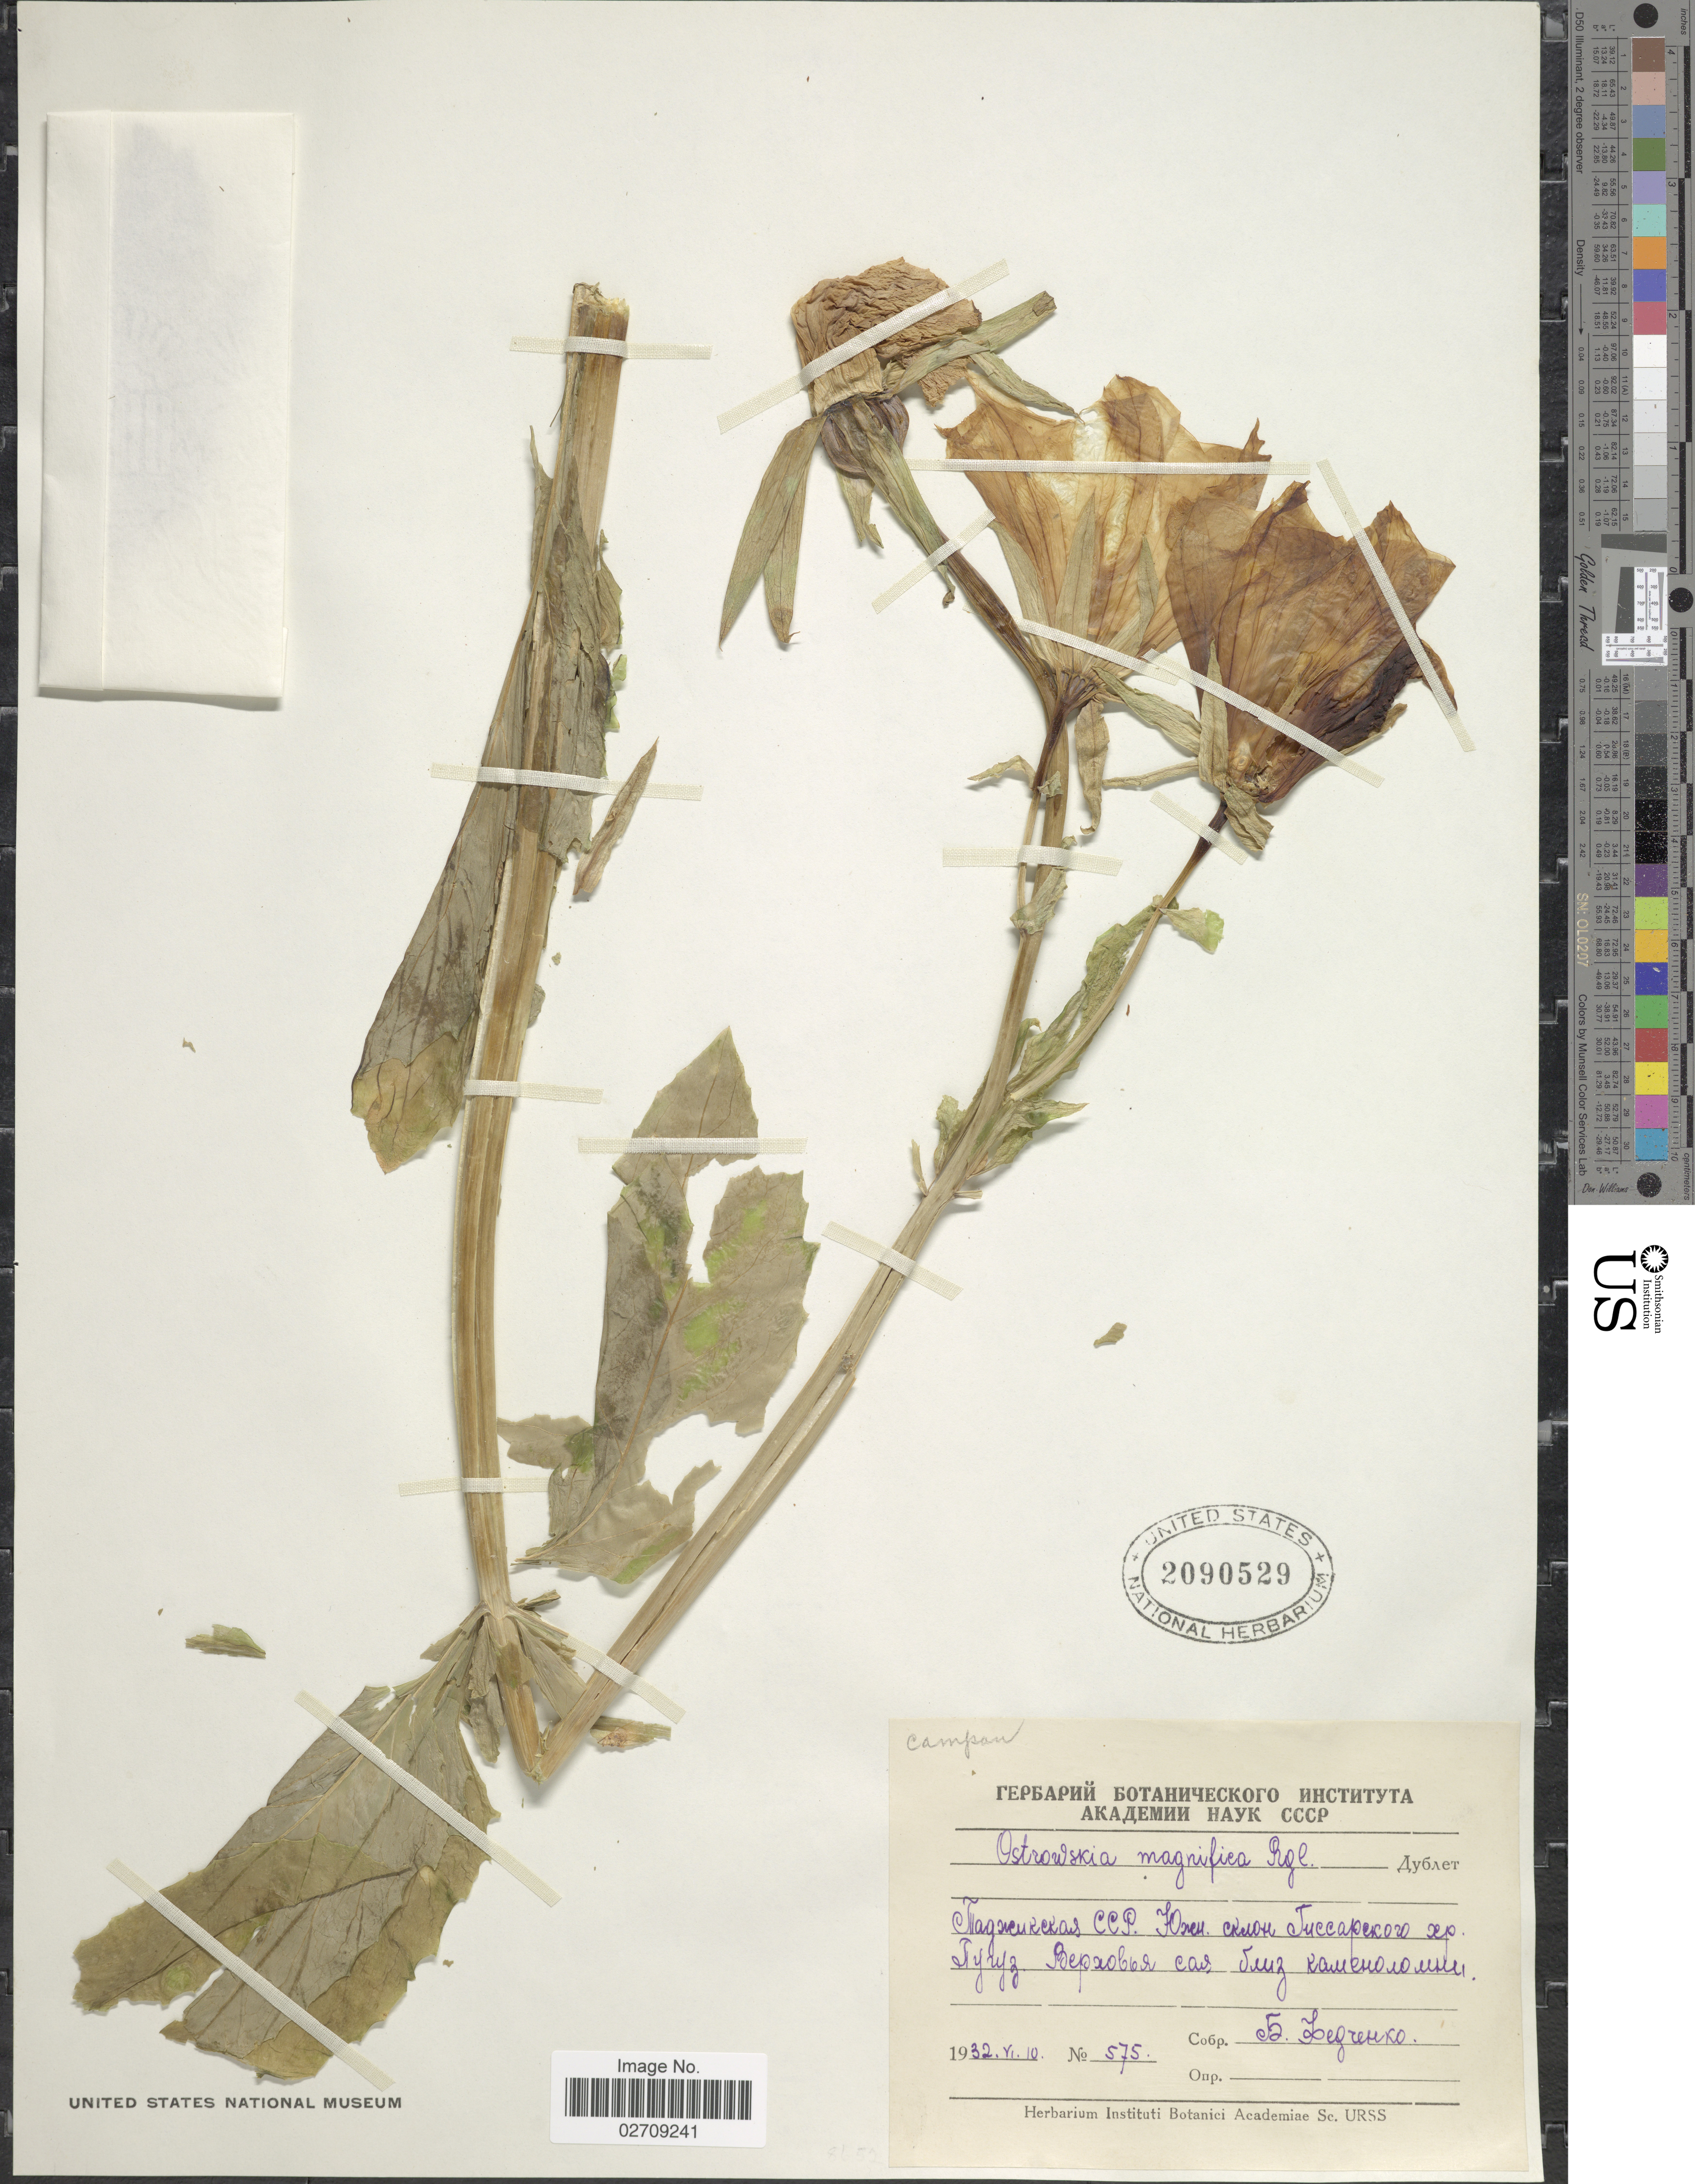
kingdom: Plantae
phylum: Tracheophyta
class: Magnoliopsida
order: Asterales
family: Campanulaceae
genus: Ostrowskia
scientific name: Ostrowskia magnifica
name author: Regel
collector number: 575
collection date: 1932-06-10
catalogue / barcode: US 2090529